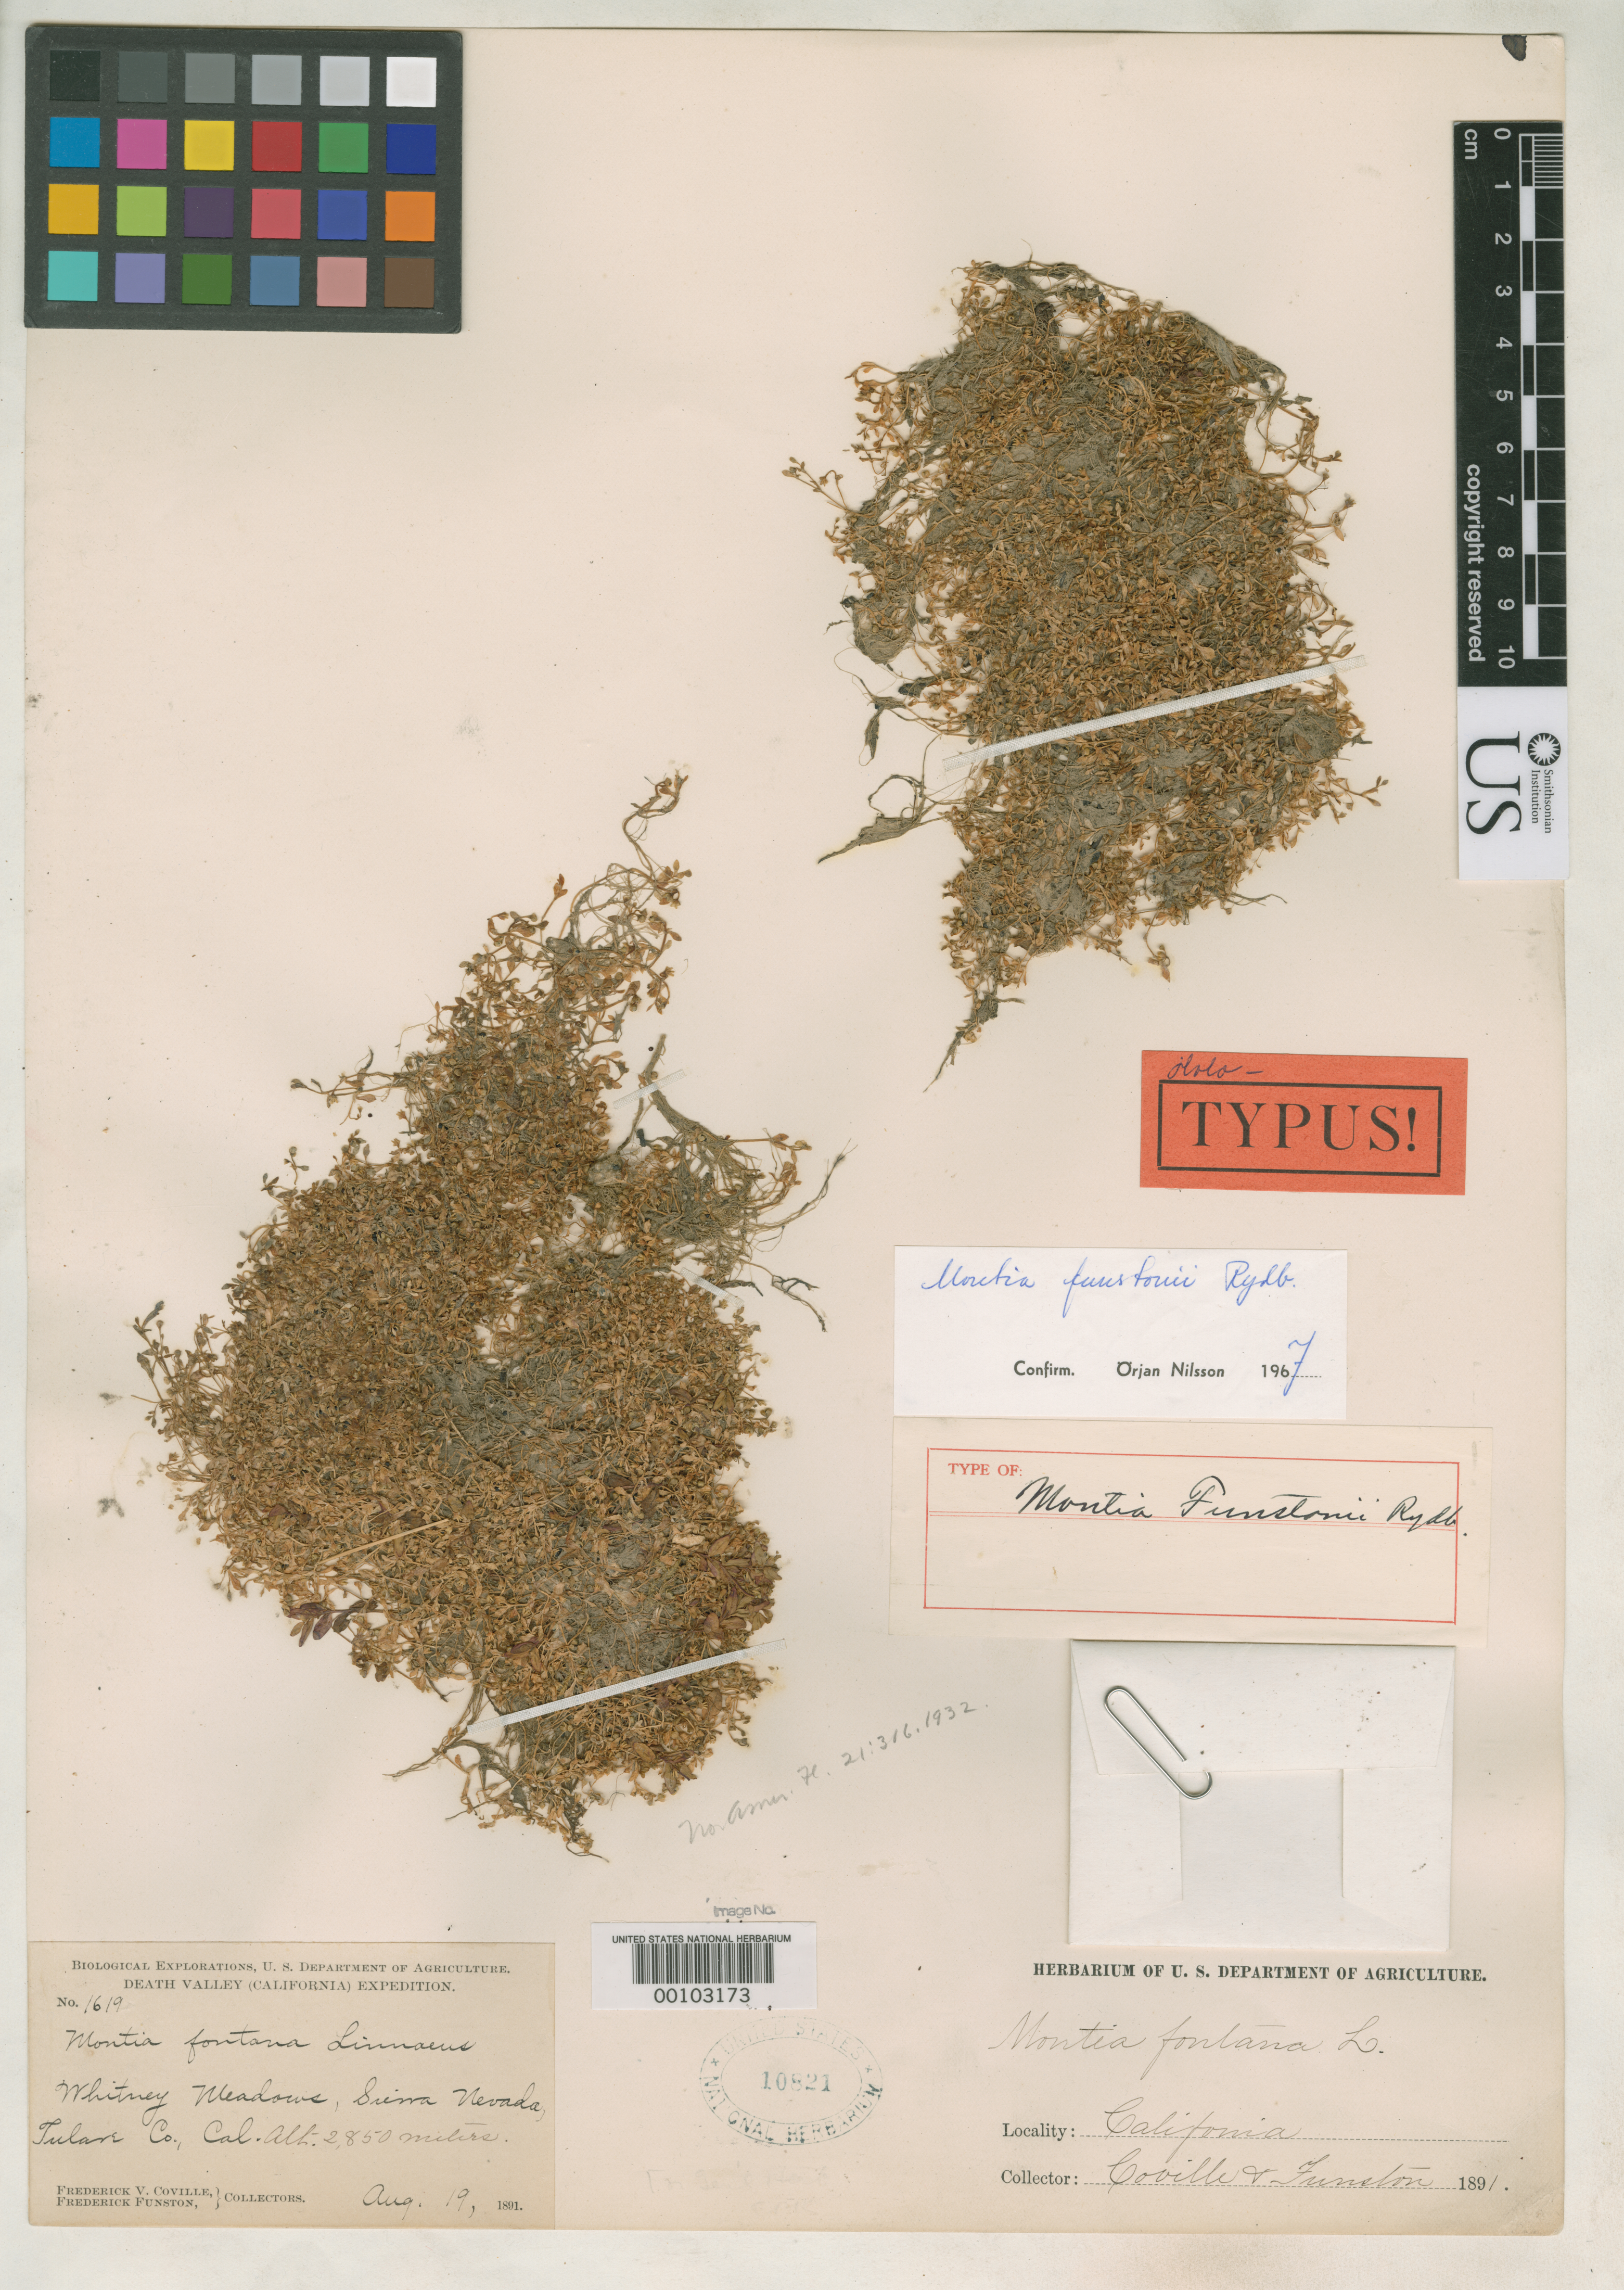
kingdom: Plantae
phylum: Tracheophyta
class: Magnoliopsida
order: Caryophyllales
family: Montiaceae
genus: Montia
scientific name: Montia funstonii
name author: Rydb.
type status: Holotype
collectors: F. V. Coville & F. Funston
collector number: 1619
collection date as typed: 19 Aug 1891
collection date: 1891-08-19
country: United States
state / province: California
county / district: Tulare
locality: Whitney Meadows.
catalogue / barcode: US 10821